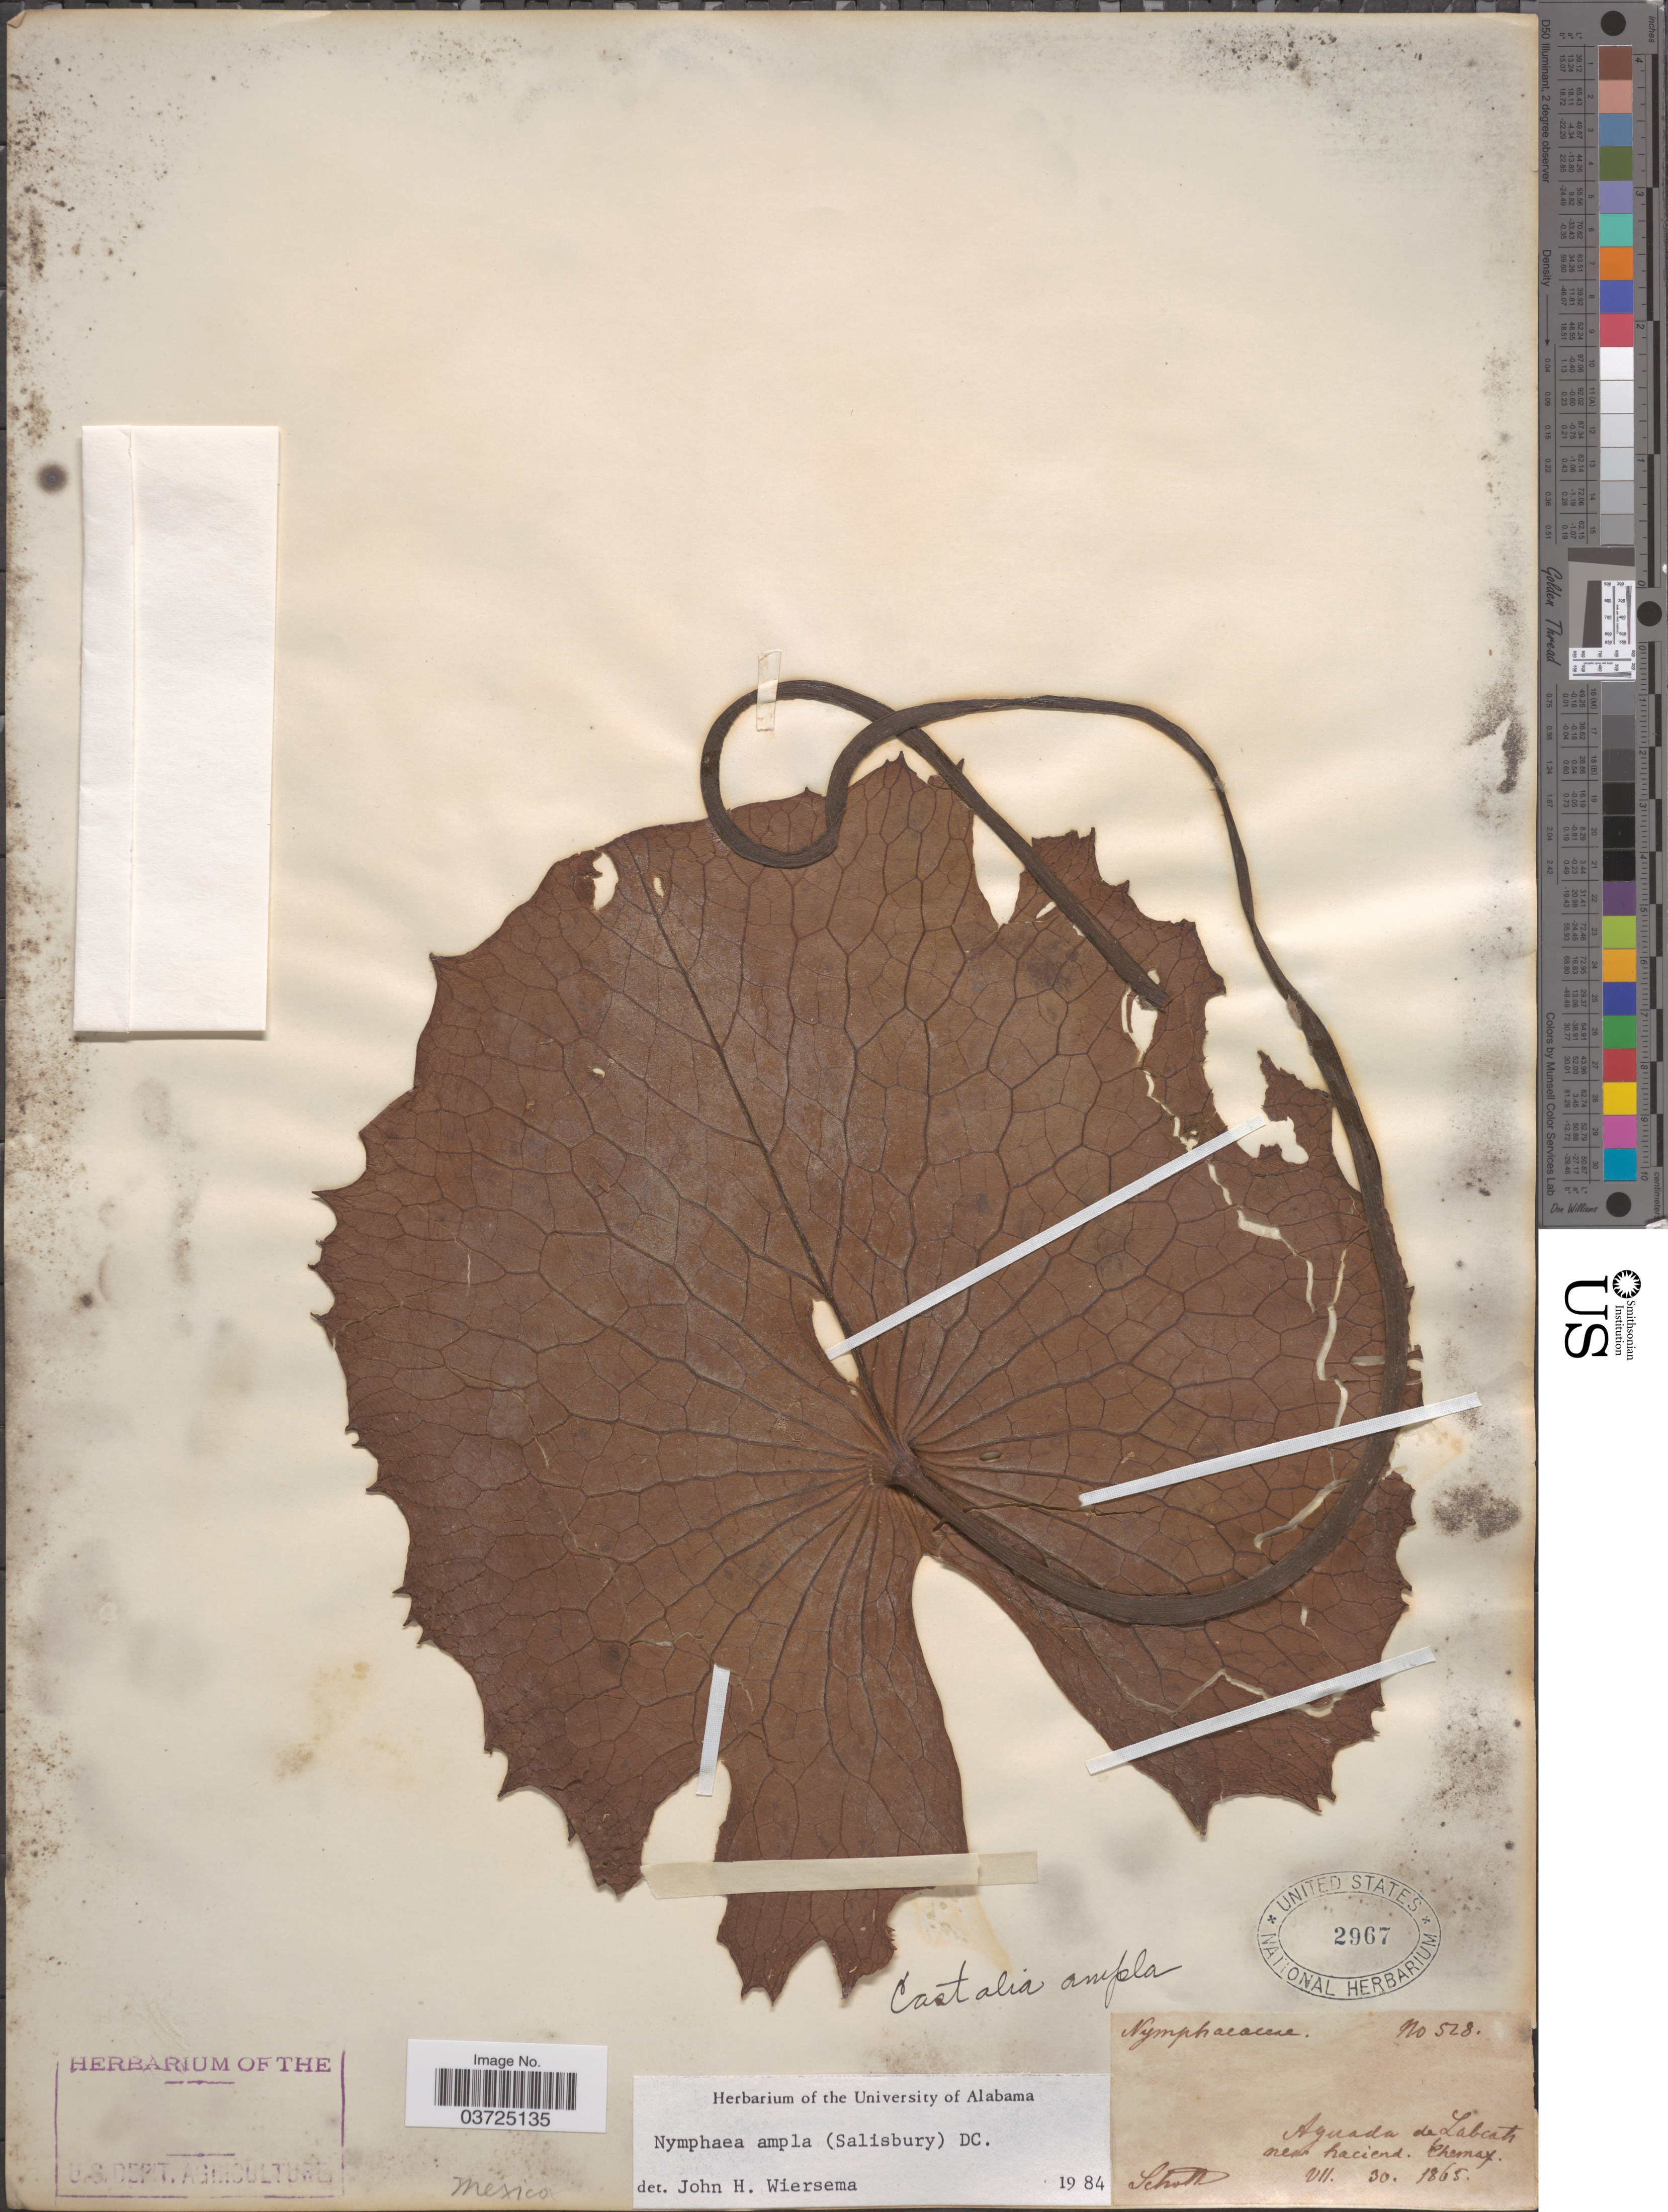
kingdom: Plantae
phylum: Tracheophyta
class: Magnoliopsida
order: Nymphaeales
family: Nymphaeaceae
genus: Nymphaea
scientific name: Nymphaea ampla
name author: (Salisb.) DC.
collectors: -. Schottz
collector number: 528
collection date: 1865-07-30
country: Puerto Rico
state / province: Aguada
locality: Aguada de Labcah near hacienda Chemax.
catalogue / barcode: US 2967